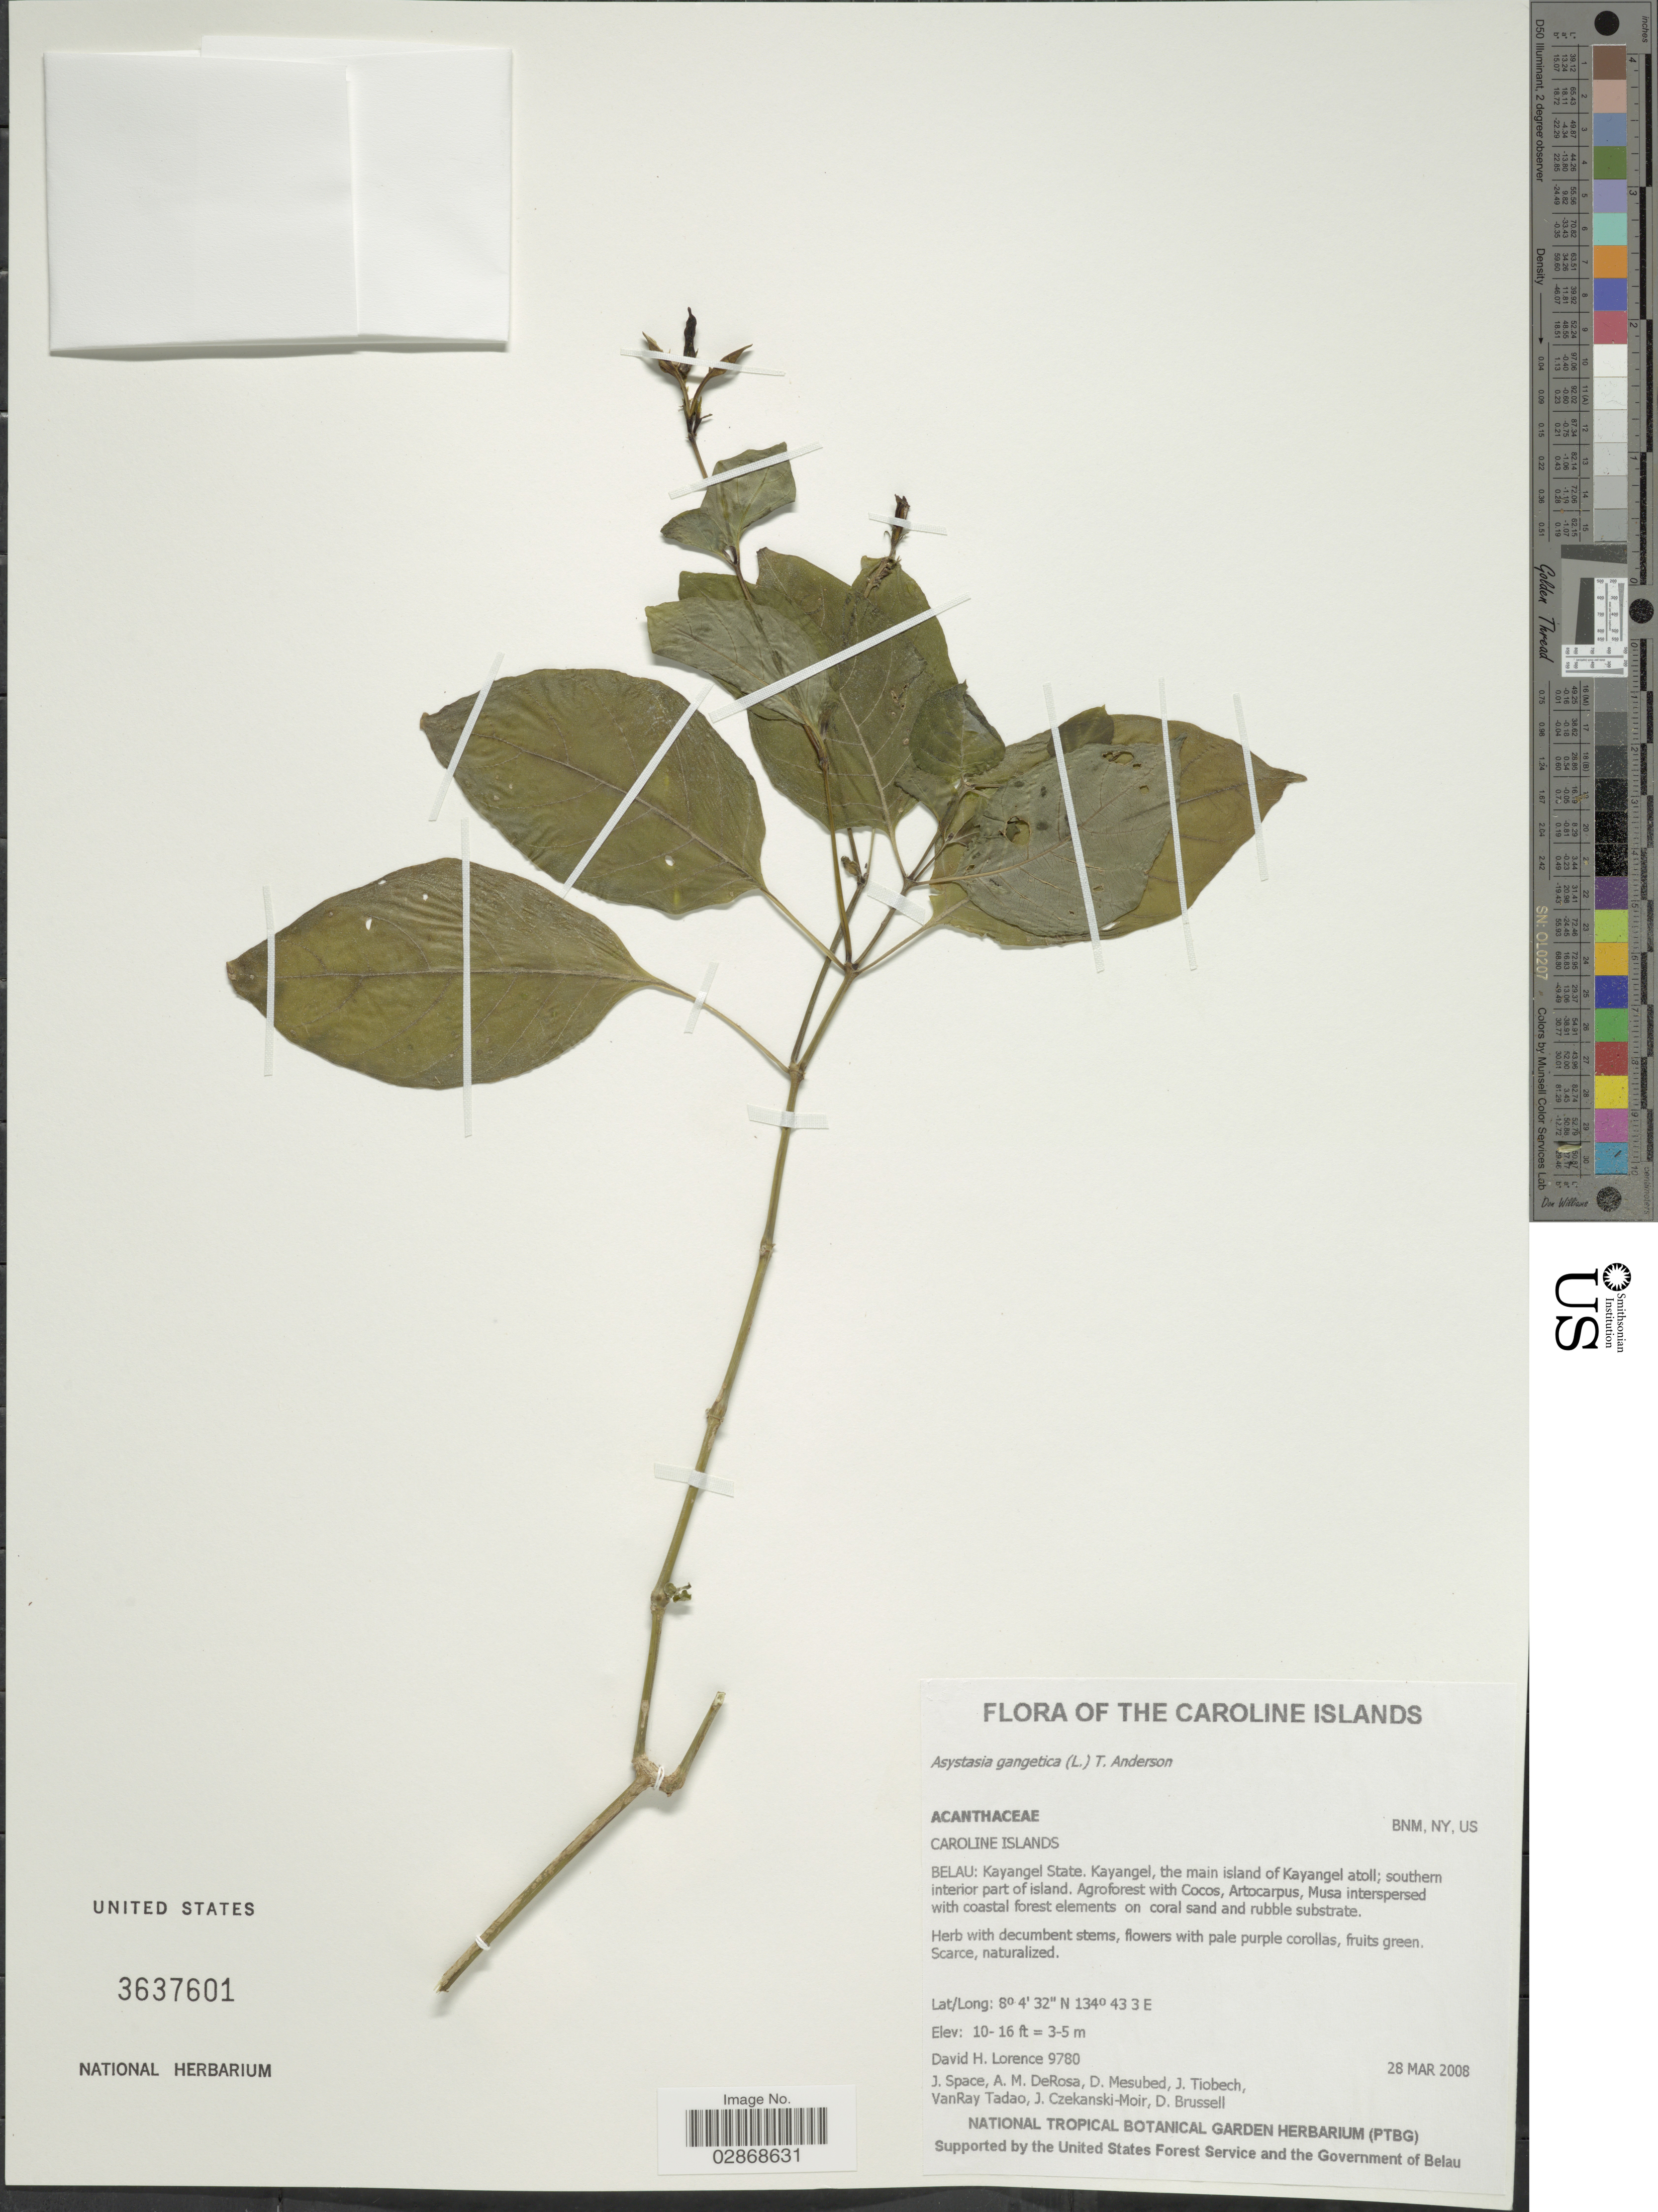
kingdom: Plantae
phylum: Tracheophyta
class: Magnoliopsida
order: Lamiales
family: Acanthaceae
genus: Asystasia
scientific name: Asystasia gangetica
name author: (L.) T. Anderson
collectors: D. Lorence, J. Space, A. DeRosa, D. Mesubed & et al.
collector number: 9780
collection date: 2008-03-28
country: Palau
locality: Caroline Islands. Kayangel State. Kayangel, the main island of Kayangel atoll.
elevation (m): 3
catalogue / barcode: US 3637601